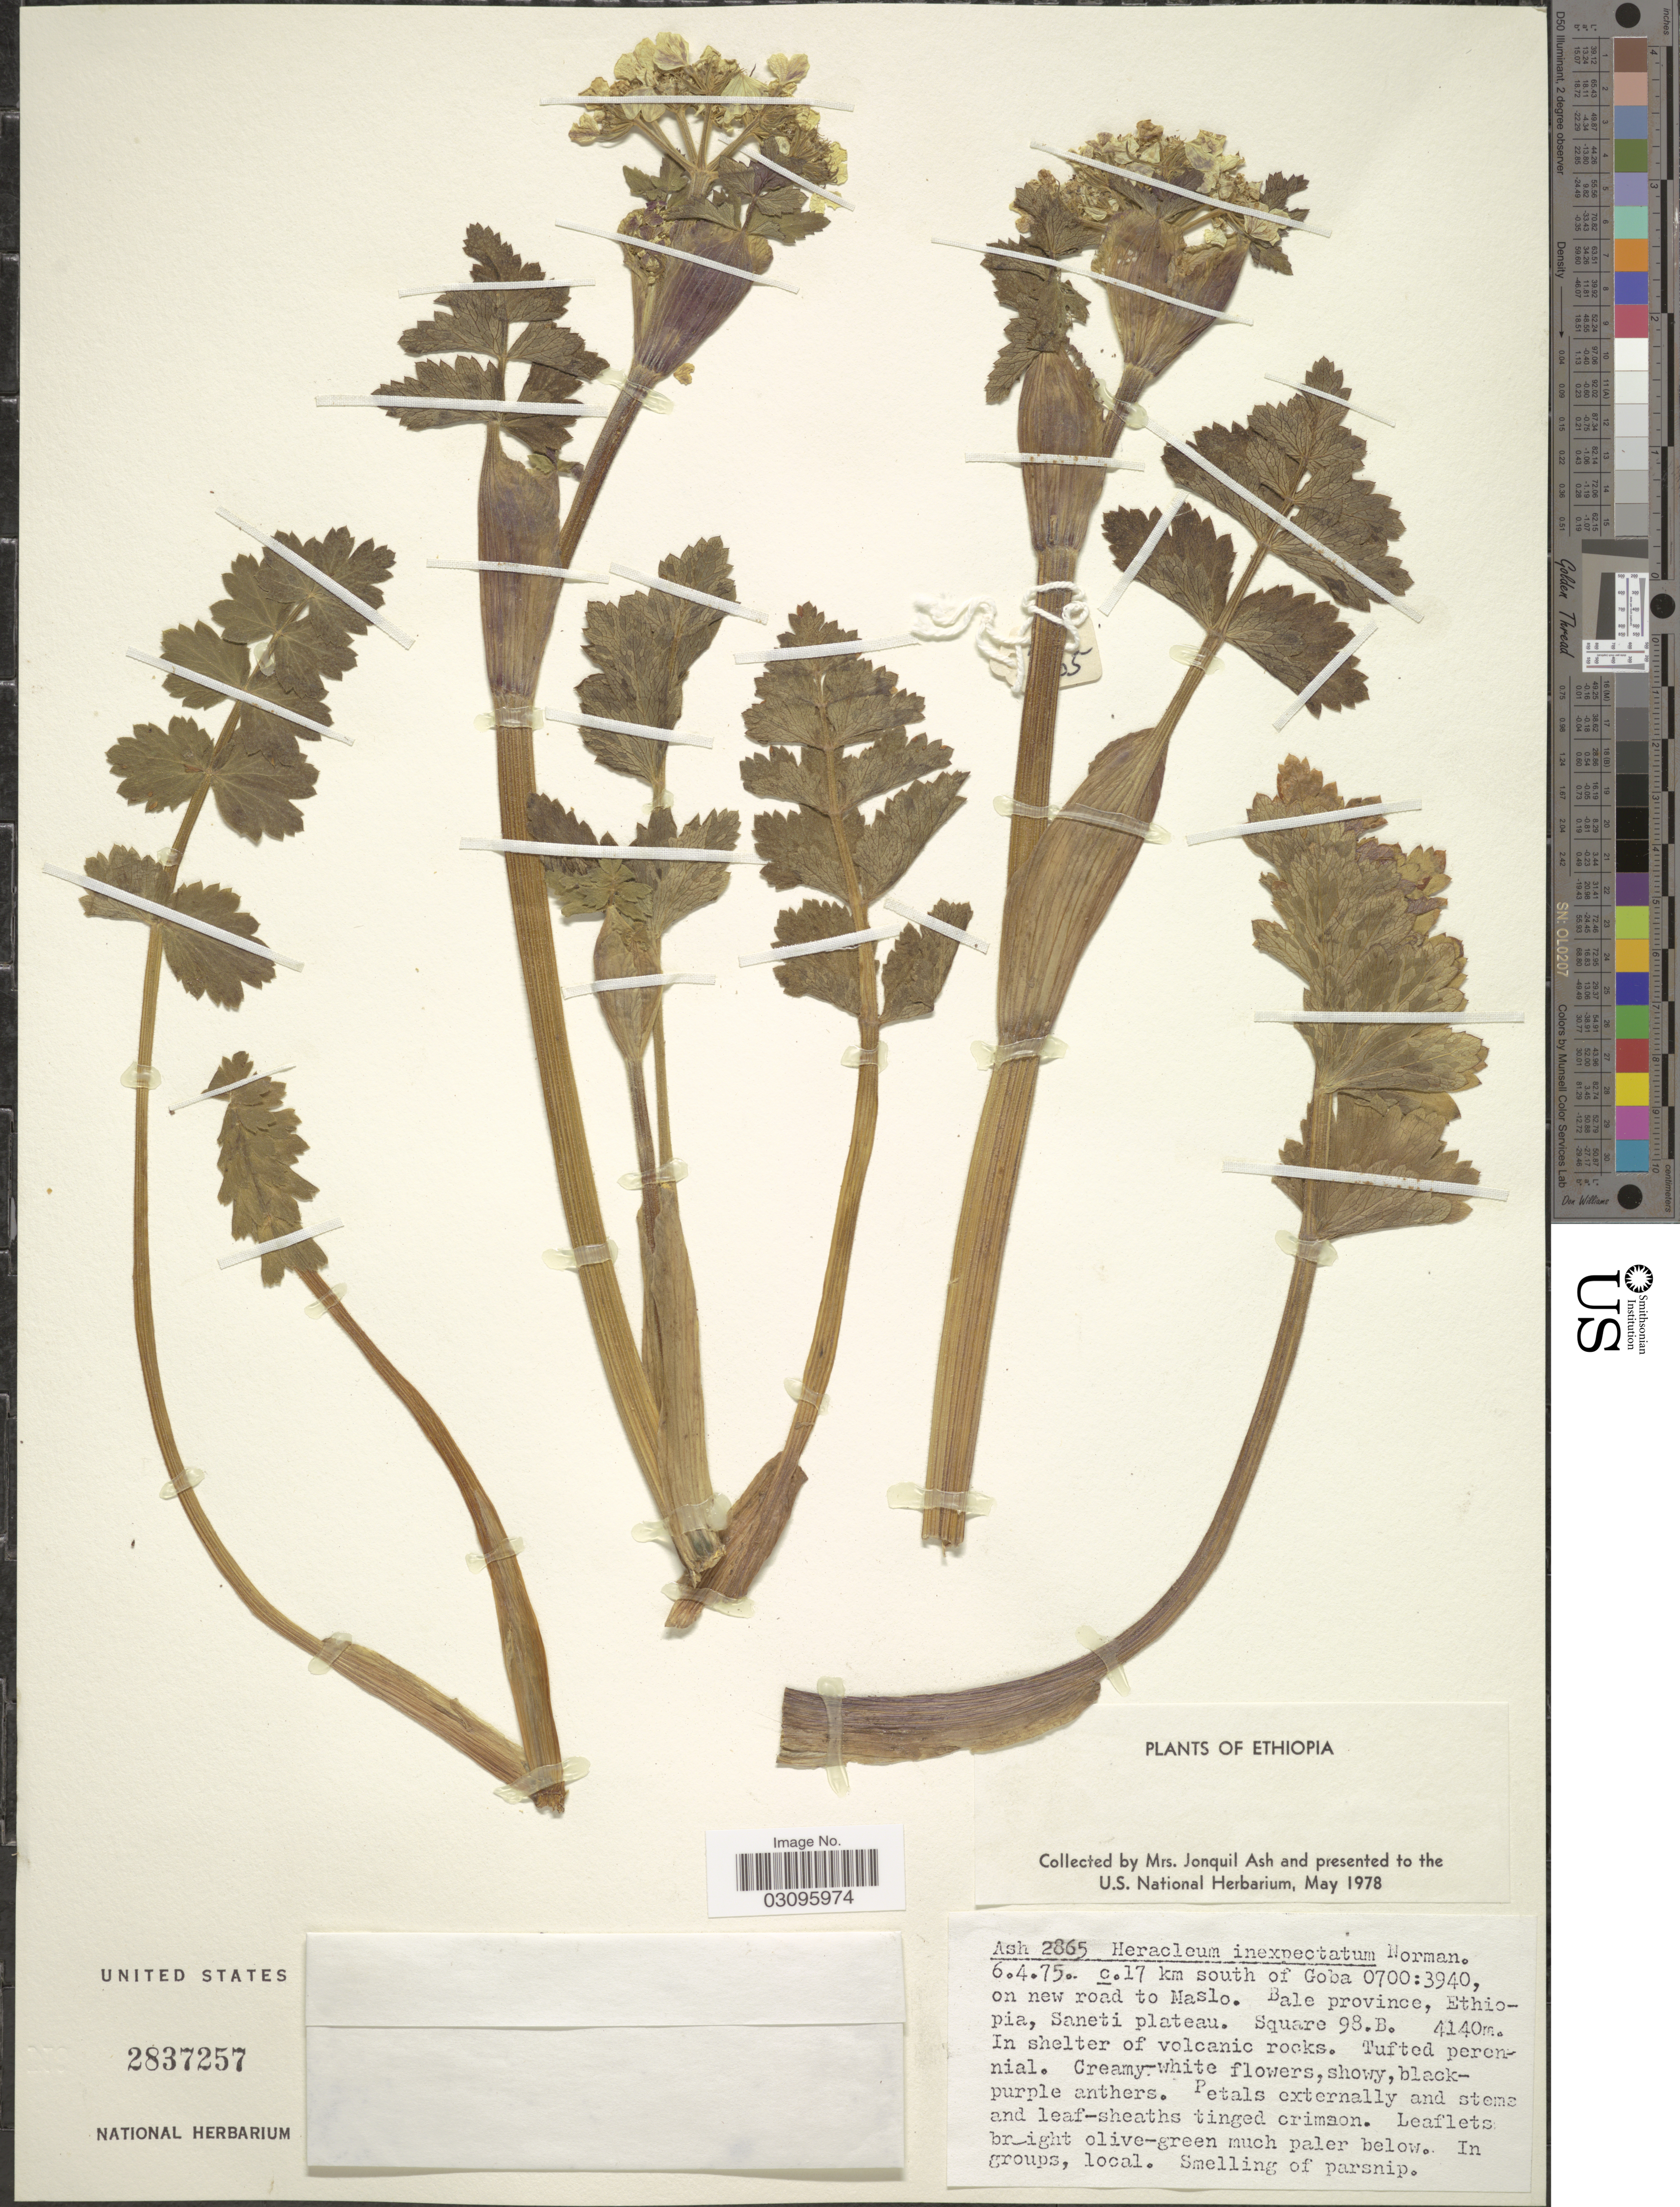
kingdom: Plantae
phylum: Tracheophyta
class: Magnoliopsida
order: Apiales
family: Apiaceae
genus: Heracleum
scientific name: Heracleum inexpectatum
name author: C. Norman in De Wild.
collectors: J. Ash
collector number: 2865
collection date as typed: Transcribed d/m/y: 6/4/75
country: Ethiopia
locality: C. 17 km south of Goba 0700:3940, on new road to Maslo. Bale province, Saneti plateau. Square 98.B.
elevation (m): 4140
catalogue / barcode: US 2837257